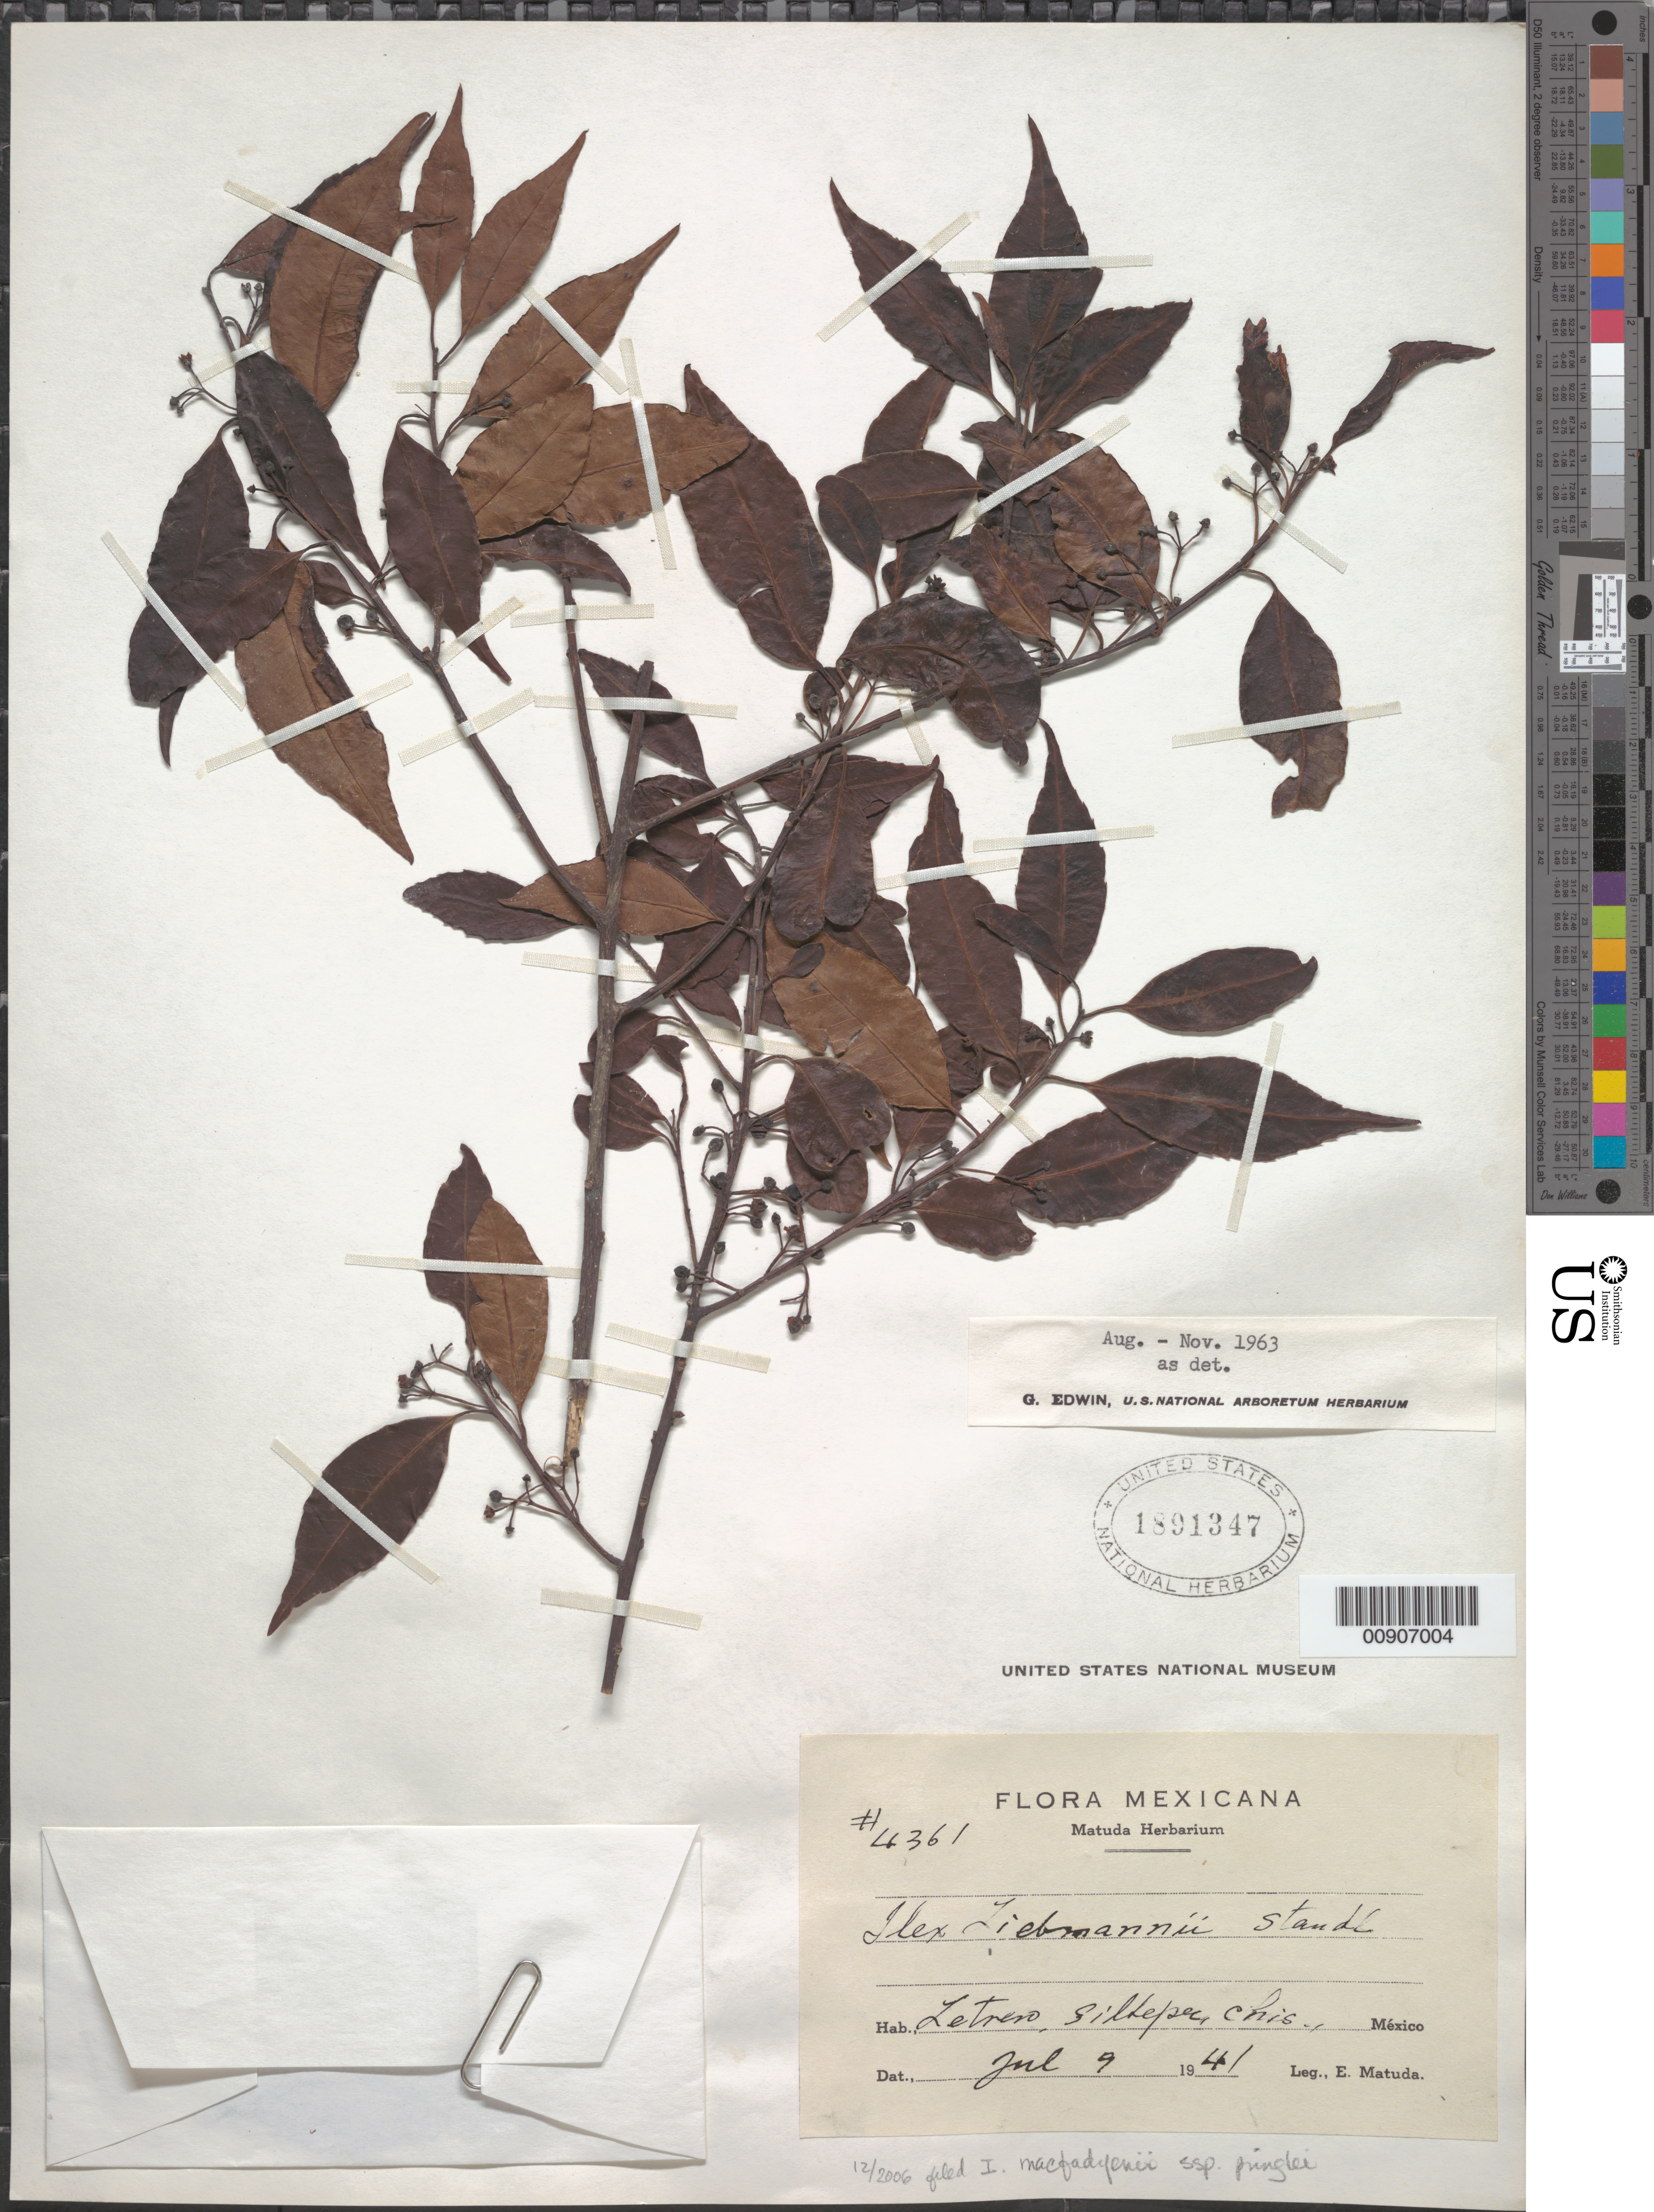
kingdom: Plantae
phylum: Tracheophyta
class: Magnoliopsida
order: Aquifoliales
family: Aquifoliaceae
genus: Ilex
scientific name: Ilex liebmannii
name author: Standl.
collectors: E. Matuda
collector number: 4361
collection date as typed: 09 Jul 1941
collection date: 1941-07-09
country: Mexico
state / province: Chiapas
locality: Letrero, Siltepec, Chiapas.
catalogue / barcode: US 1891347